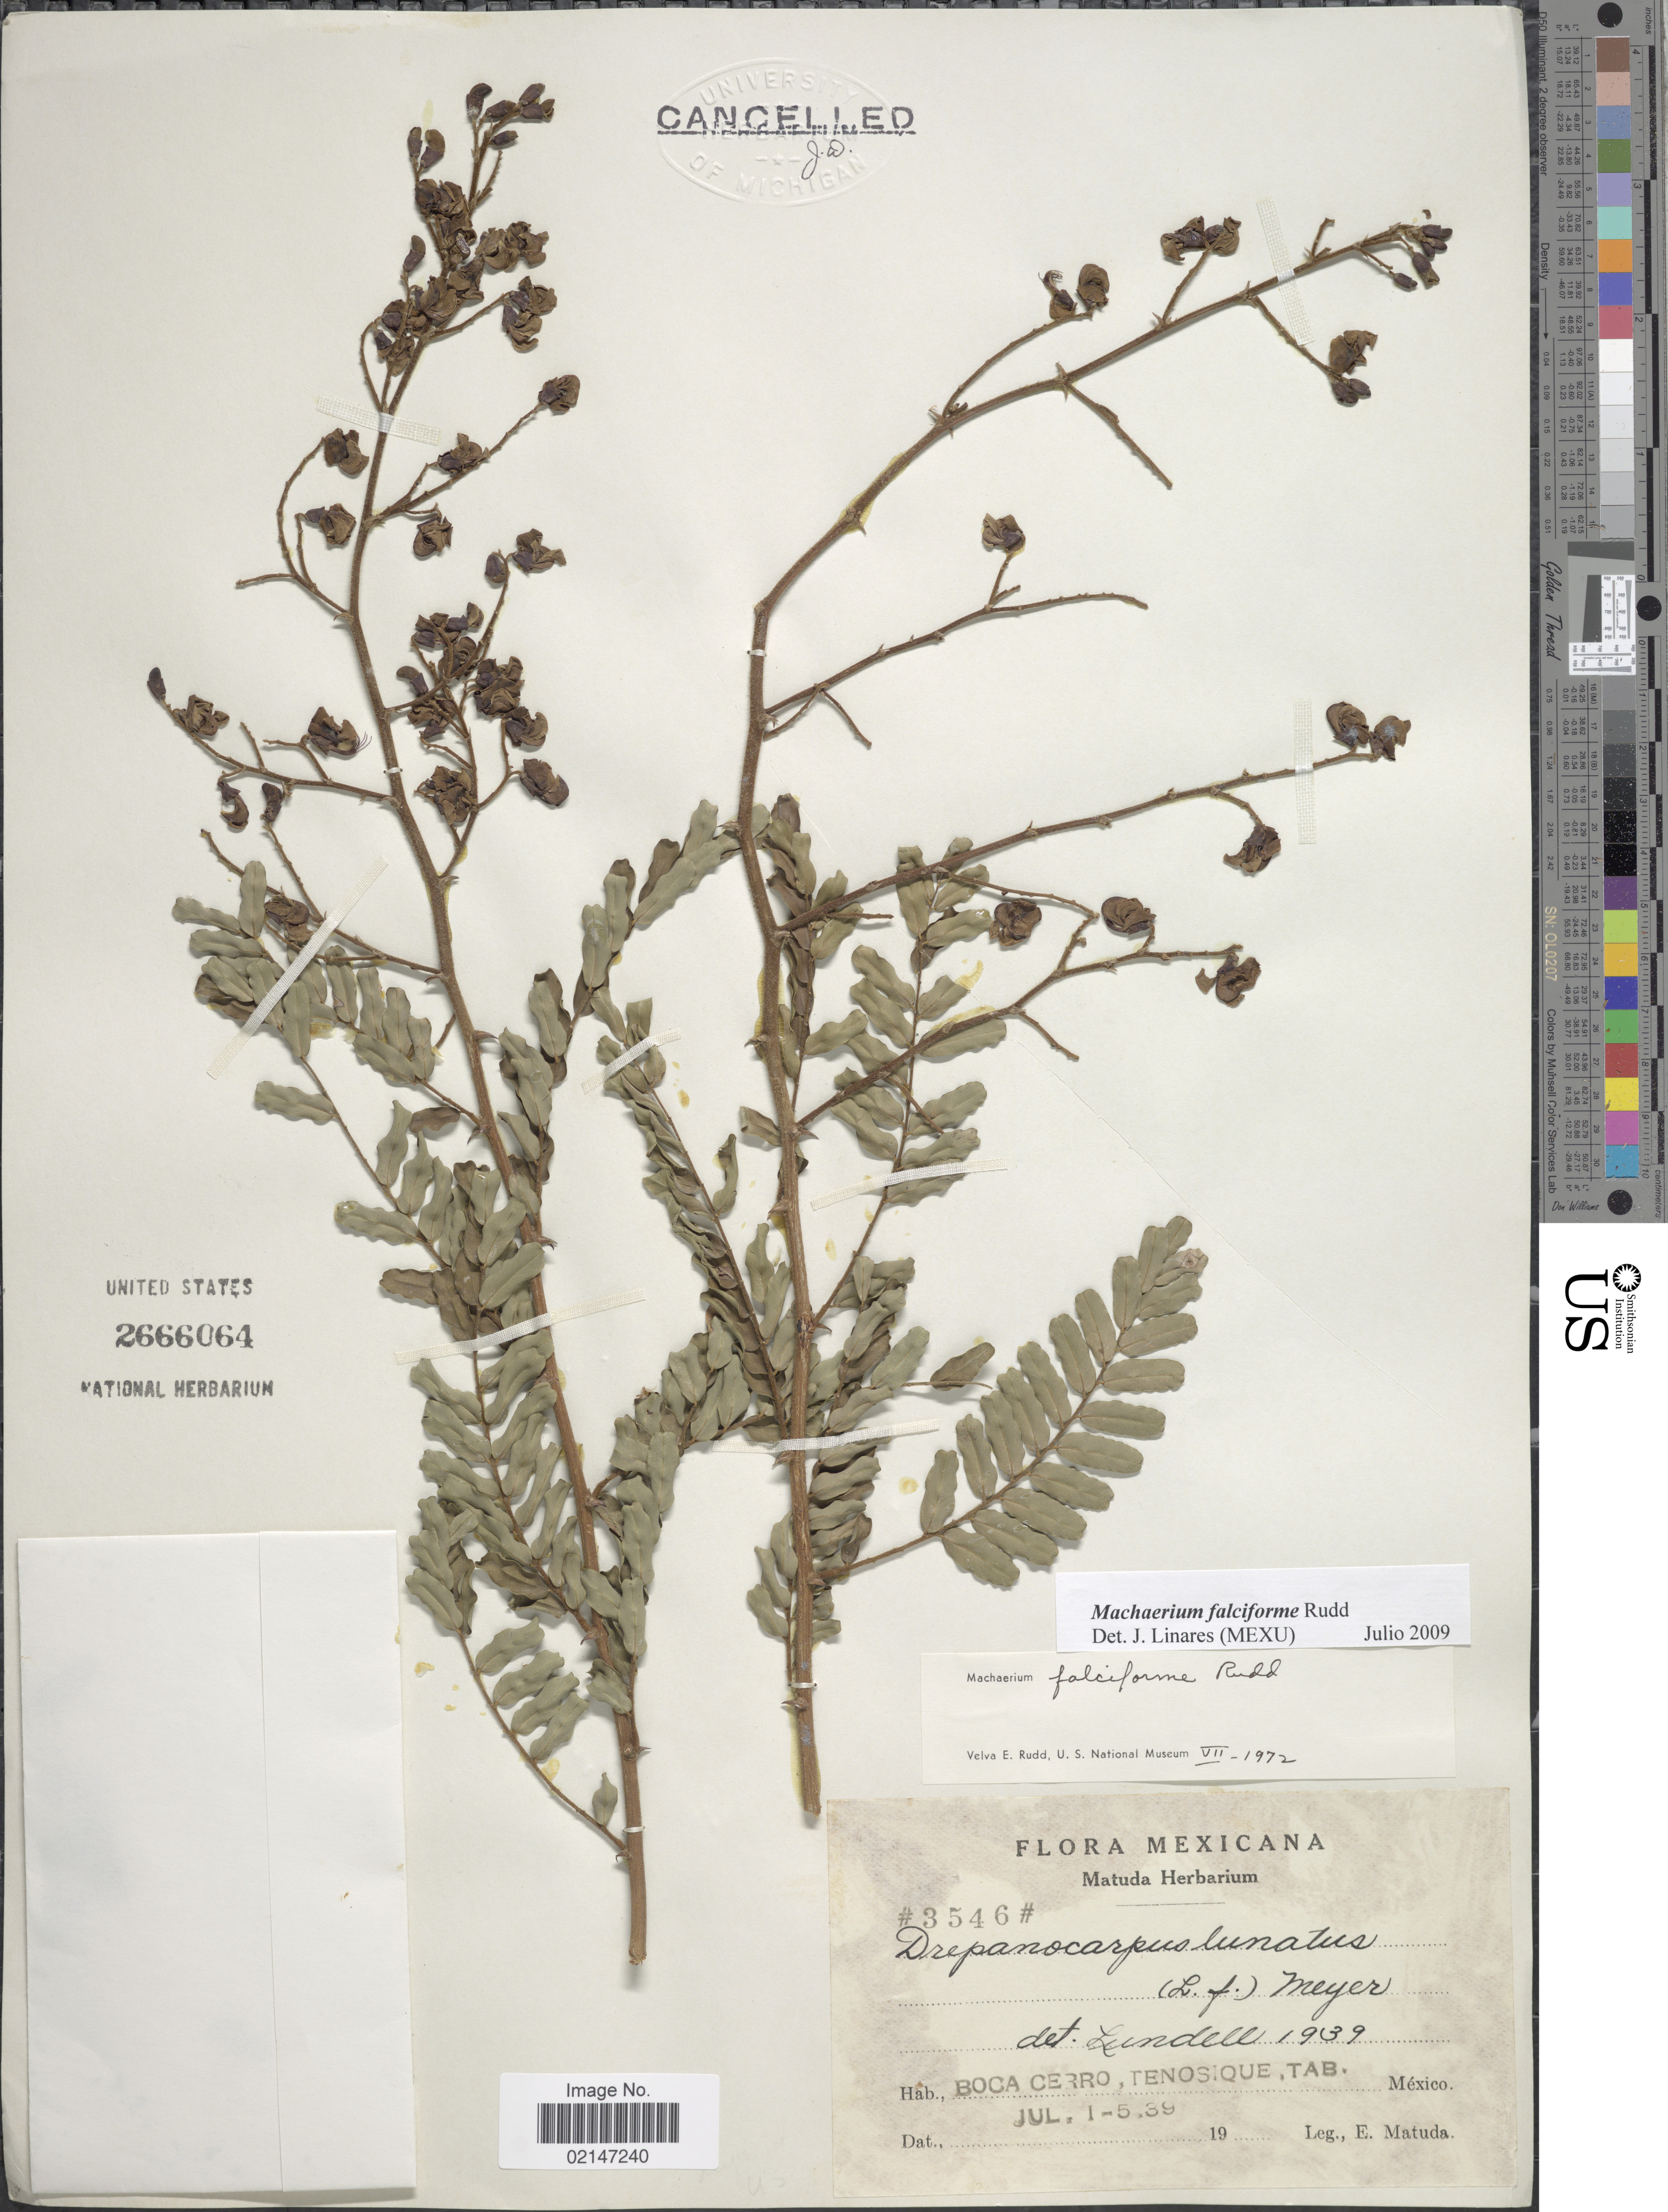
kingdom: Plantae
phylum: Tracheophyta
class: Magnoliopsida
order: Fabales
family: Fabaceae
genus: Machaerium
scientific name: Machaerium falciforme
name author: Rudd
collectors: E. Matuda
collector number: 3546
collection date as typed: Transcribed d/m/y: 1/7/39 to 5/7/39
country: Mexico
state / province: Tabasco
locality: Boca Cerro, Tenosique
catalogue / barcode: US 2666064